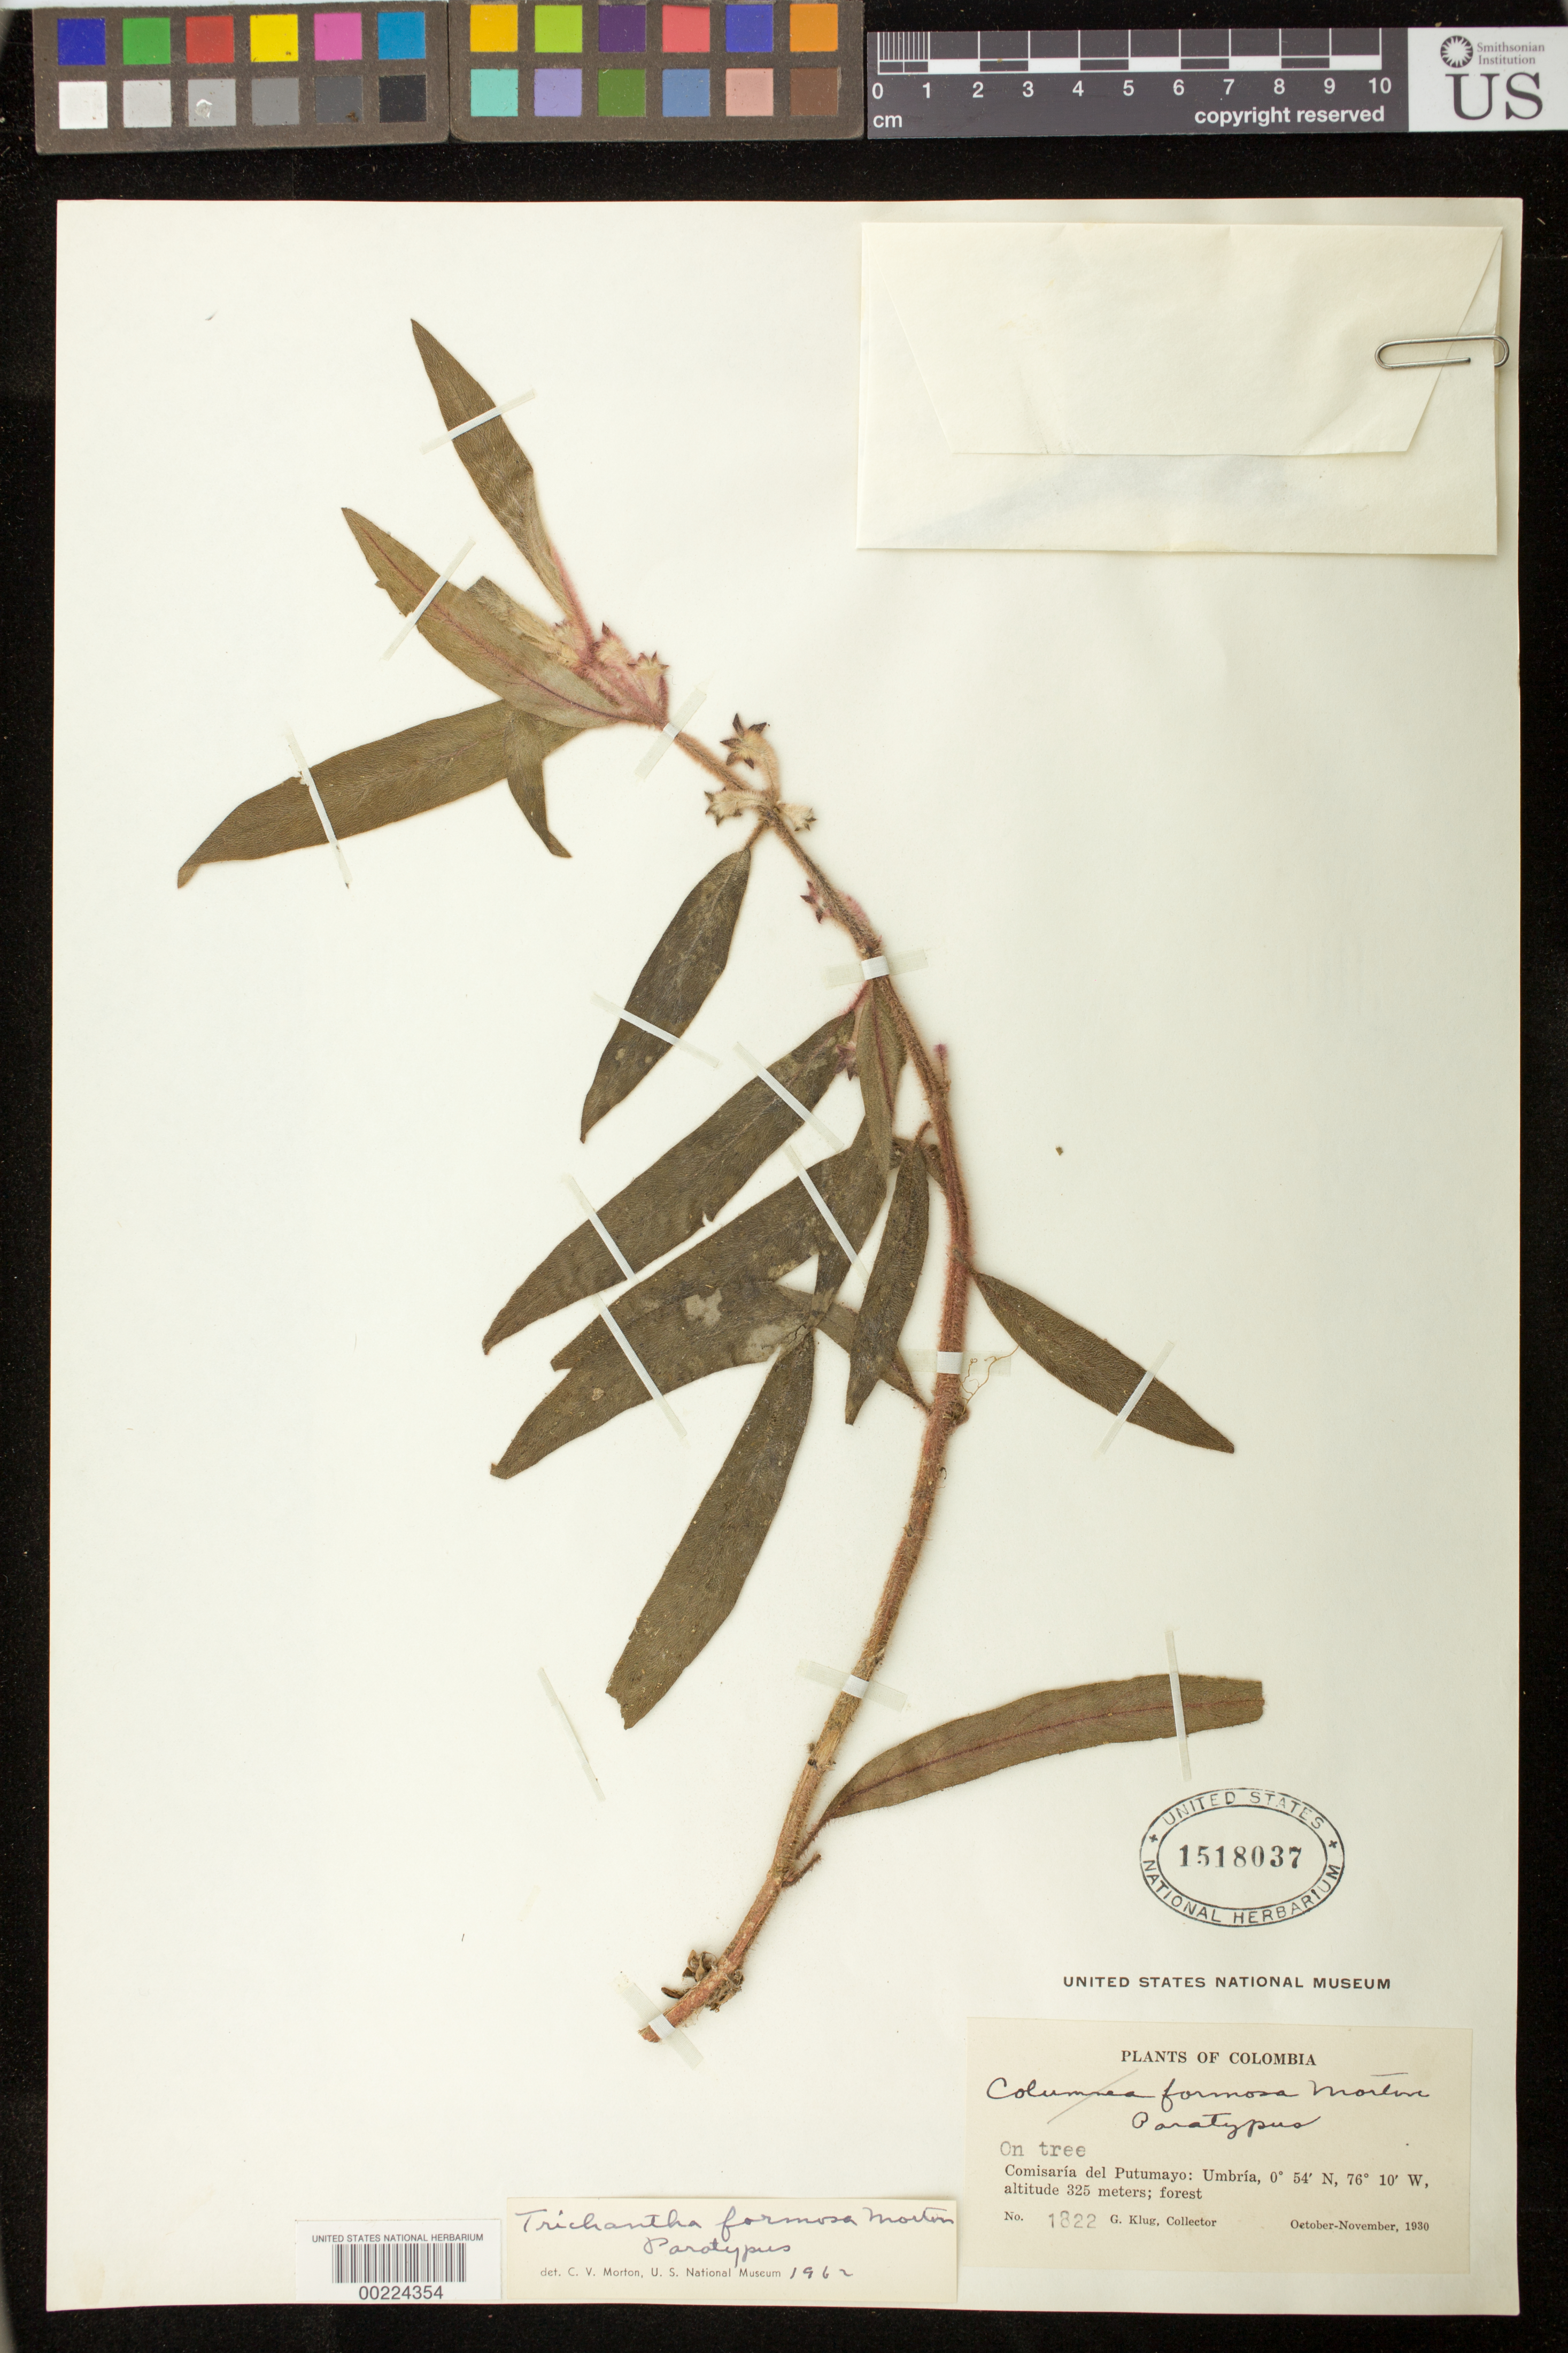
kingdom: Plantae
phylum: Tracheophyta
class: Magnoliopsida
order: Lamiales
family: Gesneriaceae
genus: Columnea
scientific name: Columnea formosa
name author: (C.V. Morton) C.V. Morton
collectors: G. Klug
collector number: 1822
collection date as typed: Oct-Nov 1930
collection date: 1930-10/1930-11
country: Colombia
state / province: Putumayo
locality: Umbria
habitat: Forest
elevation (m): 325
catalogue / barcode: US 1518037